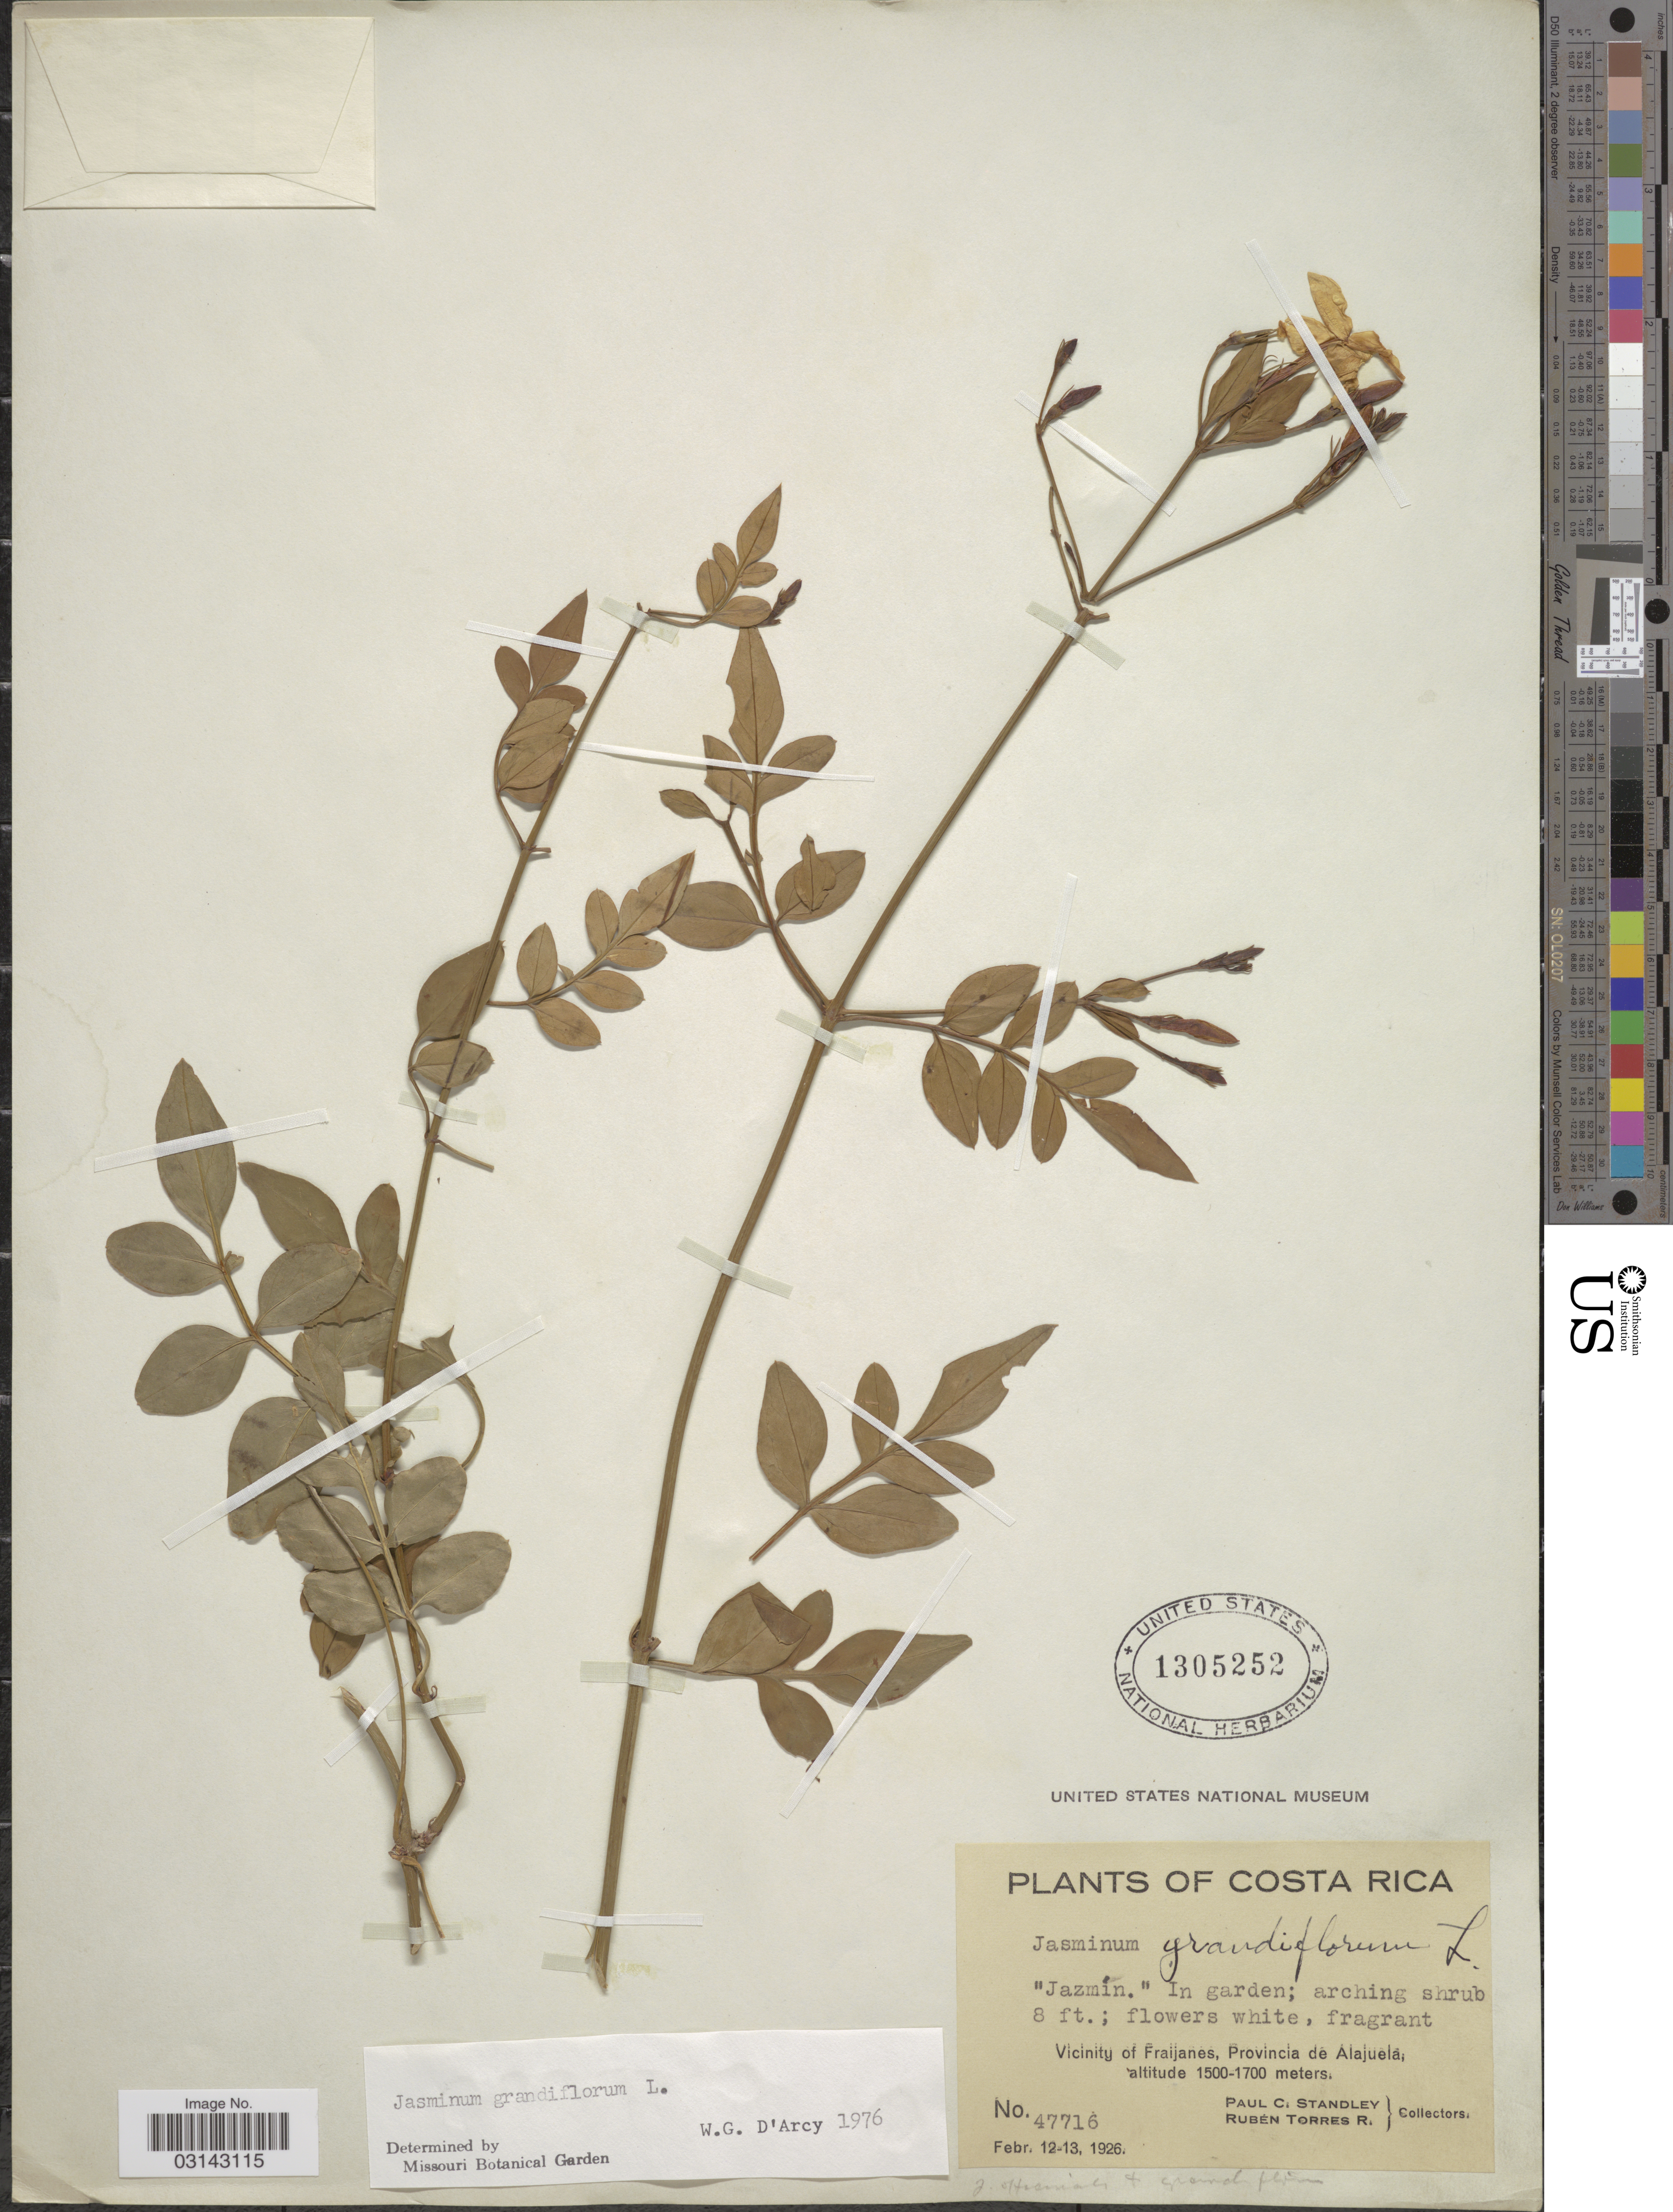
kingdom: Plantae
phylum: Tracheophyta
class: Magnoliopsida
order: Lamiales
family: Oleaceae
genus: Jasminum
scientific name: Jasminum officinale f. grandiflorum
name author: (L.) Kobuski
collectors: P. C. Standley & R. Torres Rojas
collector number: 47716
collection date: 1926-02-12/1926-02-13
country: Costa Rica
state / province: Alajuela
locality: Vicinity of Fraijanes, Provincia de Alajuela.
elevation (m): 1500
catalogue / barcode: US 1305252